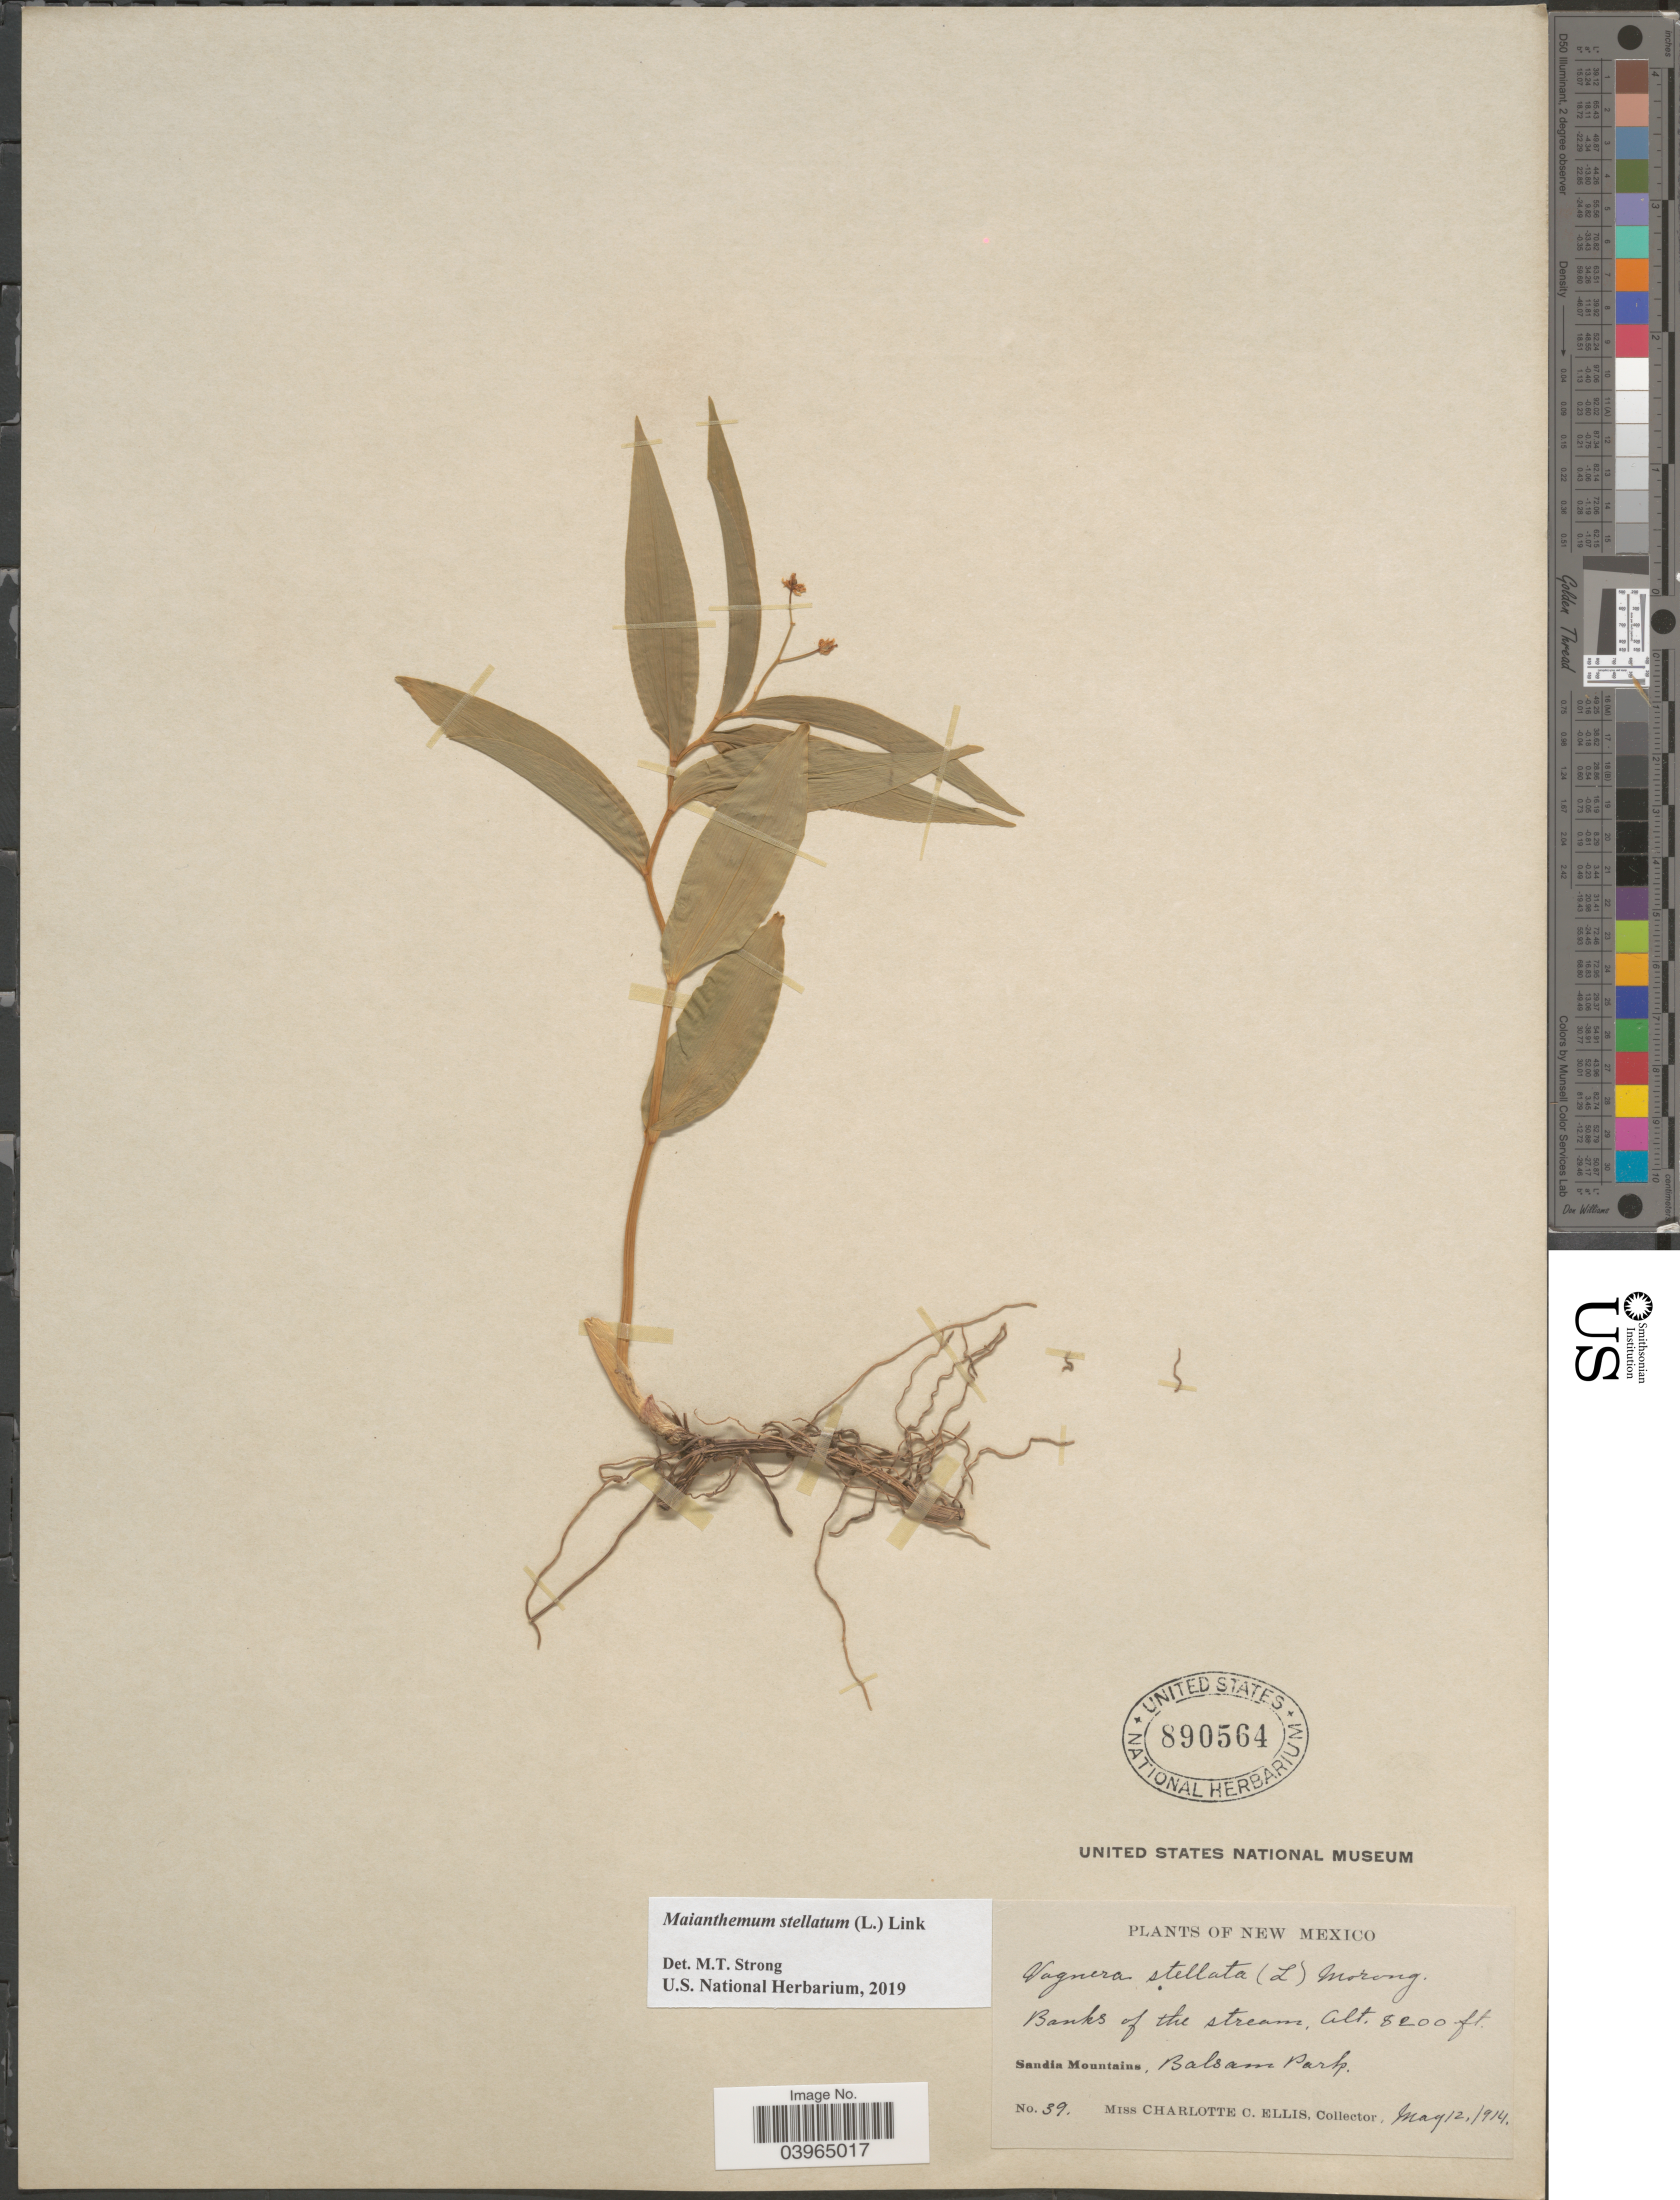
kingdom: Plantae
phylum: Tracheophyta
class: Liliopsida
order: Asparagales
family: Asparagaceae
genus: Maianthemum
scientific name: Maianthemum stellatum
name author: (L.) Link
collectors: C. C. Ellis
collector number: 39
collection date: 1914-05-12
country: United States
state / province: New Mexico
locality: Banks of the stream. Sandia Mountains, Balsam Park.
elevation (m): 2499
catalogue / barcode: US 890564